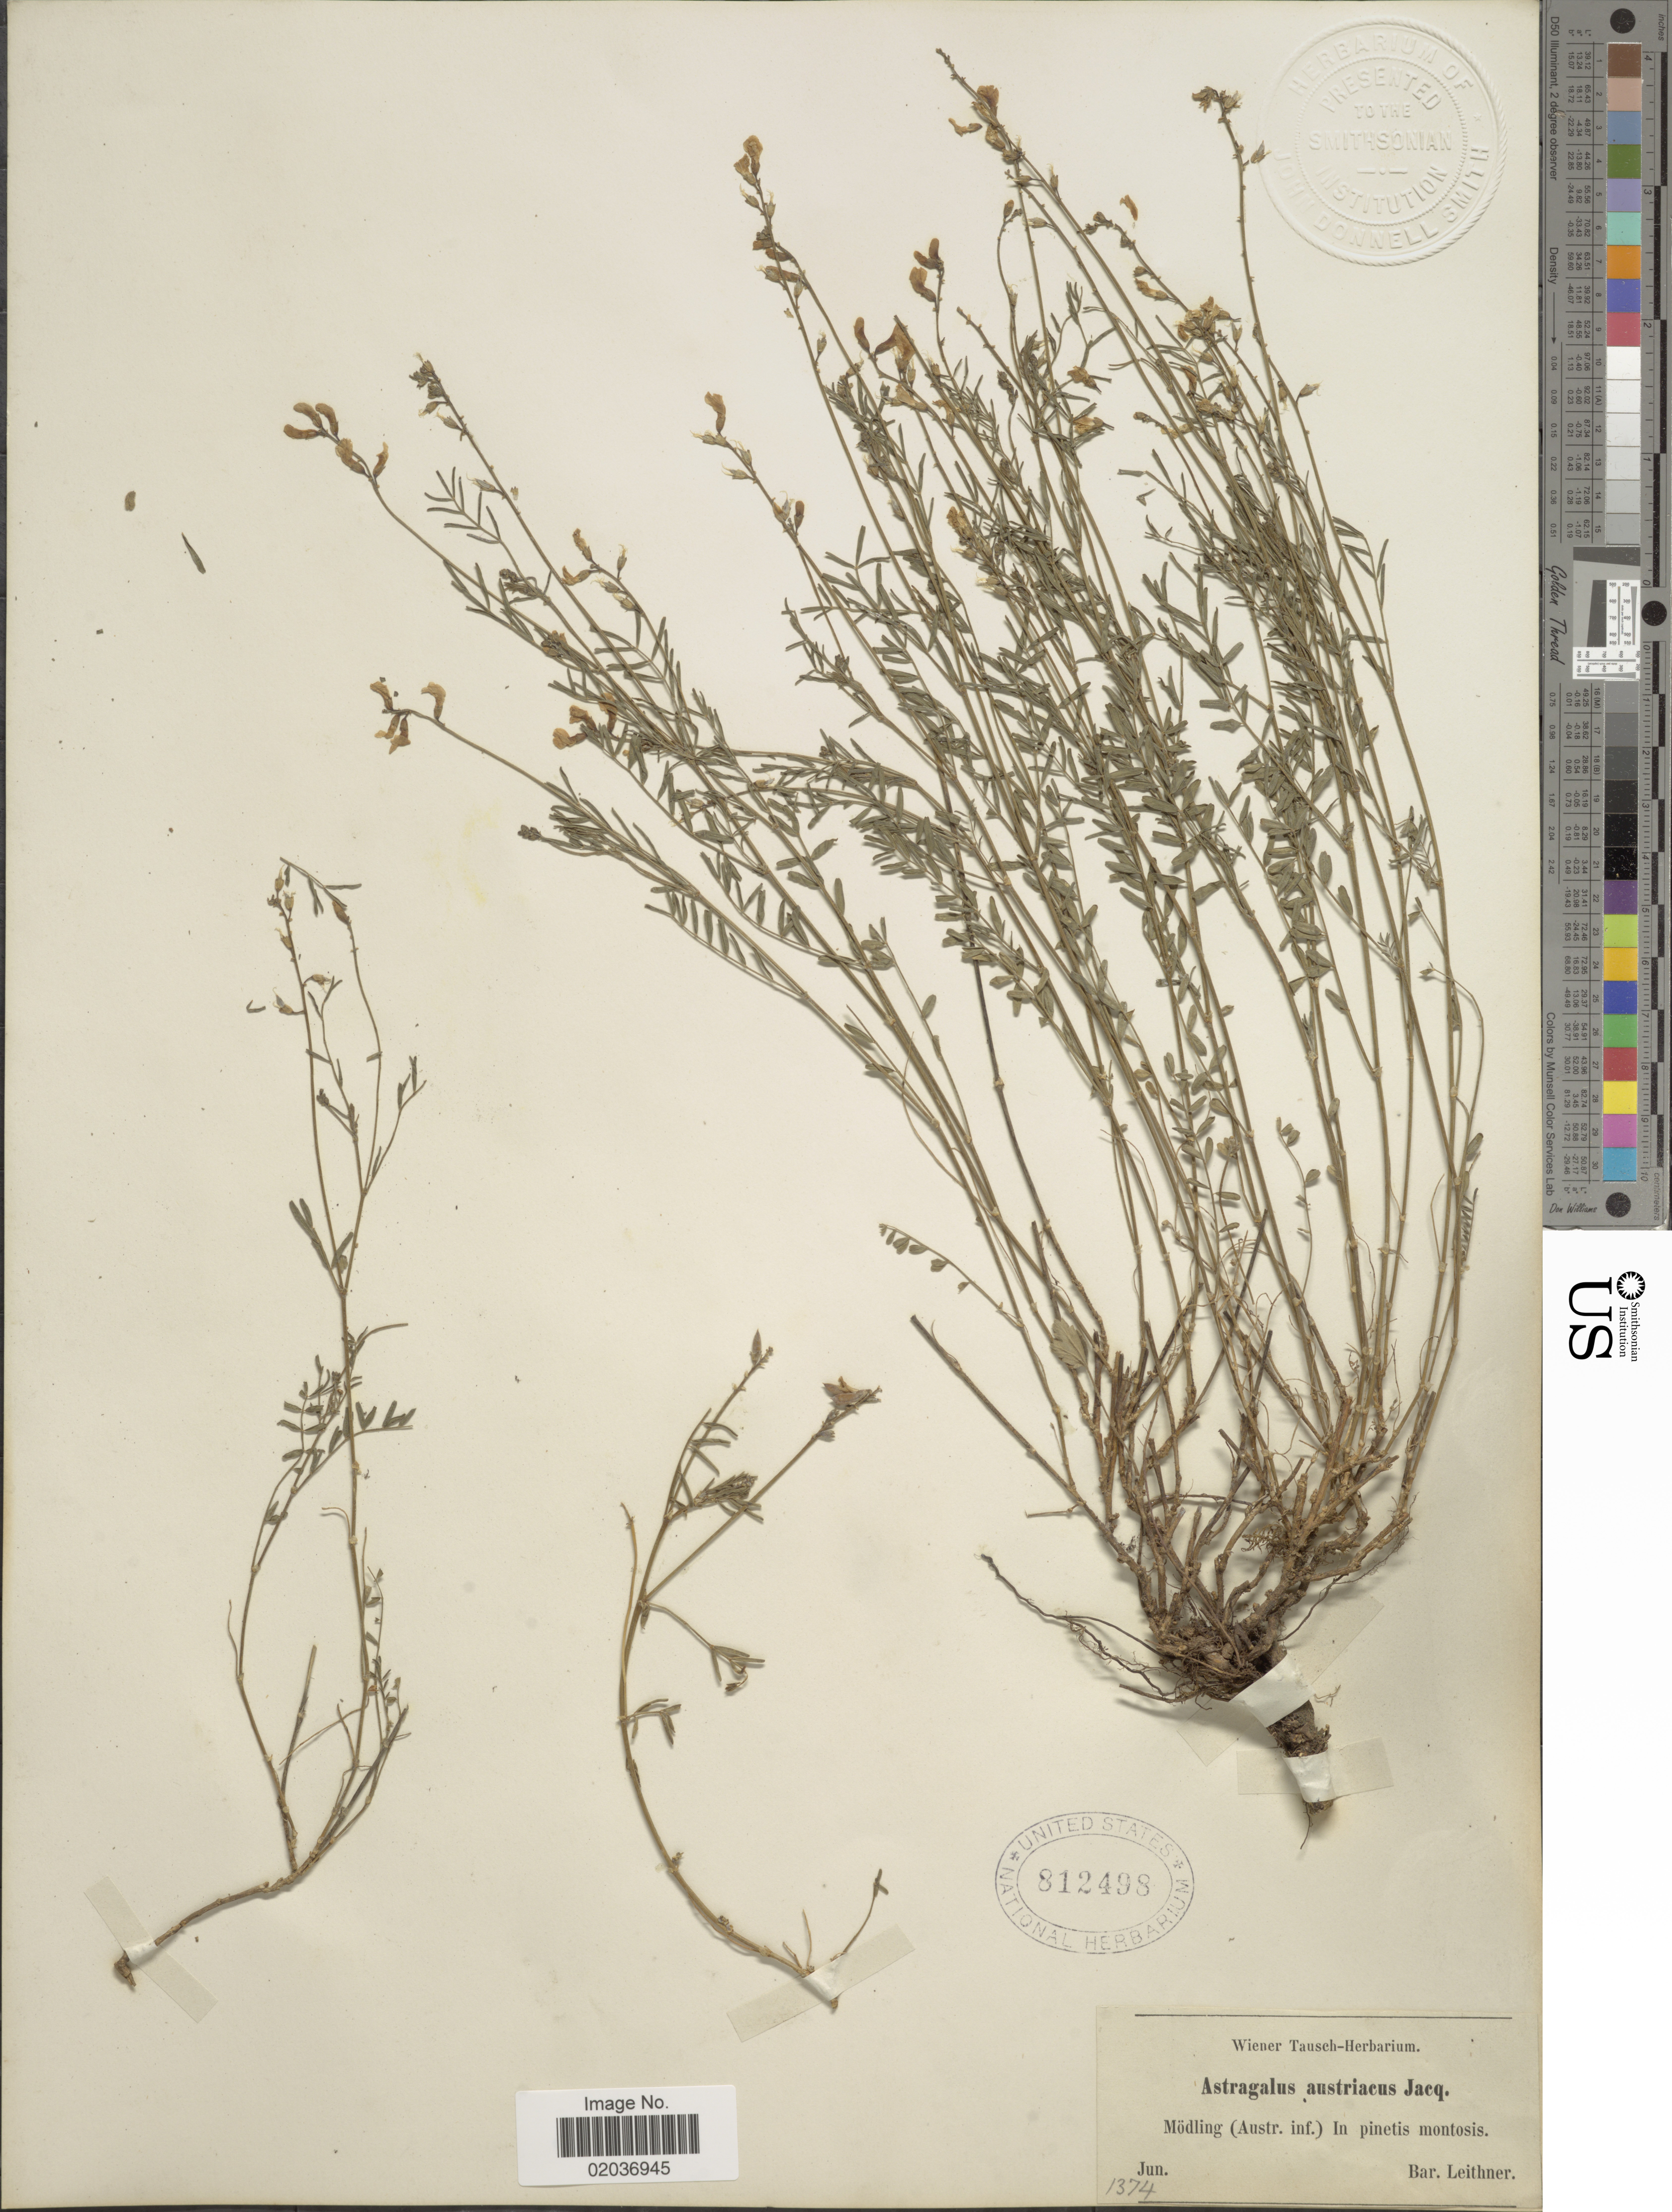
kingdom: Plantae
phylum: Tracheophyta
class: Magnoliopsida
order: Fabales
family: Fabaceae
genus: Astragalus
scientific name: Astragalus austriacus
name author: Jacq.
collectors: B. Leithner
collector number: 1374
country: Austria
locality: Mödling (Austr. inf.)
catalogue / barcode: US 812498